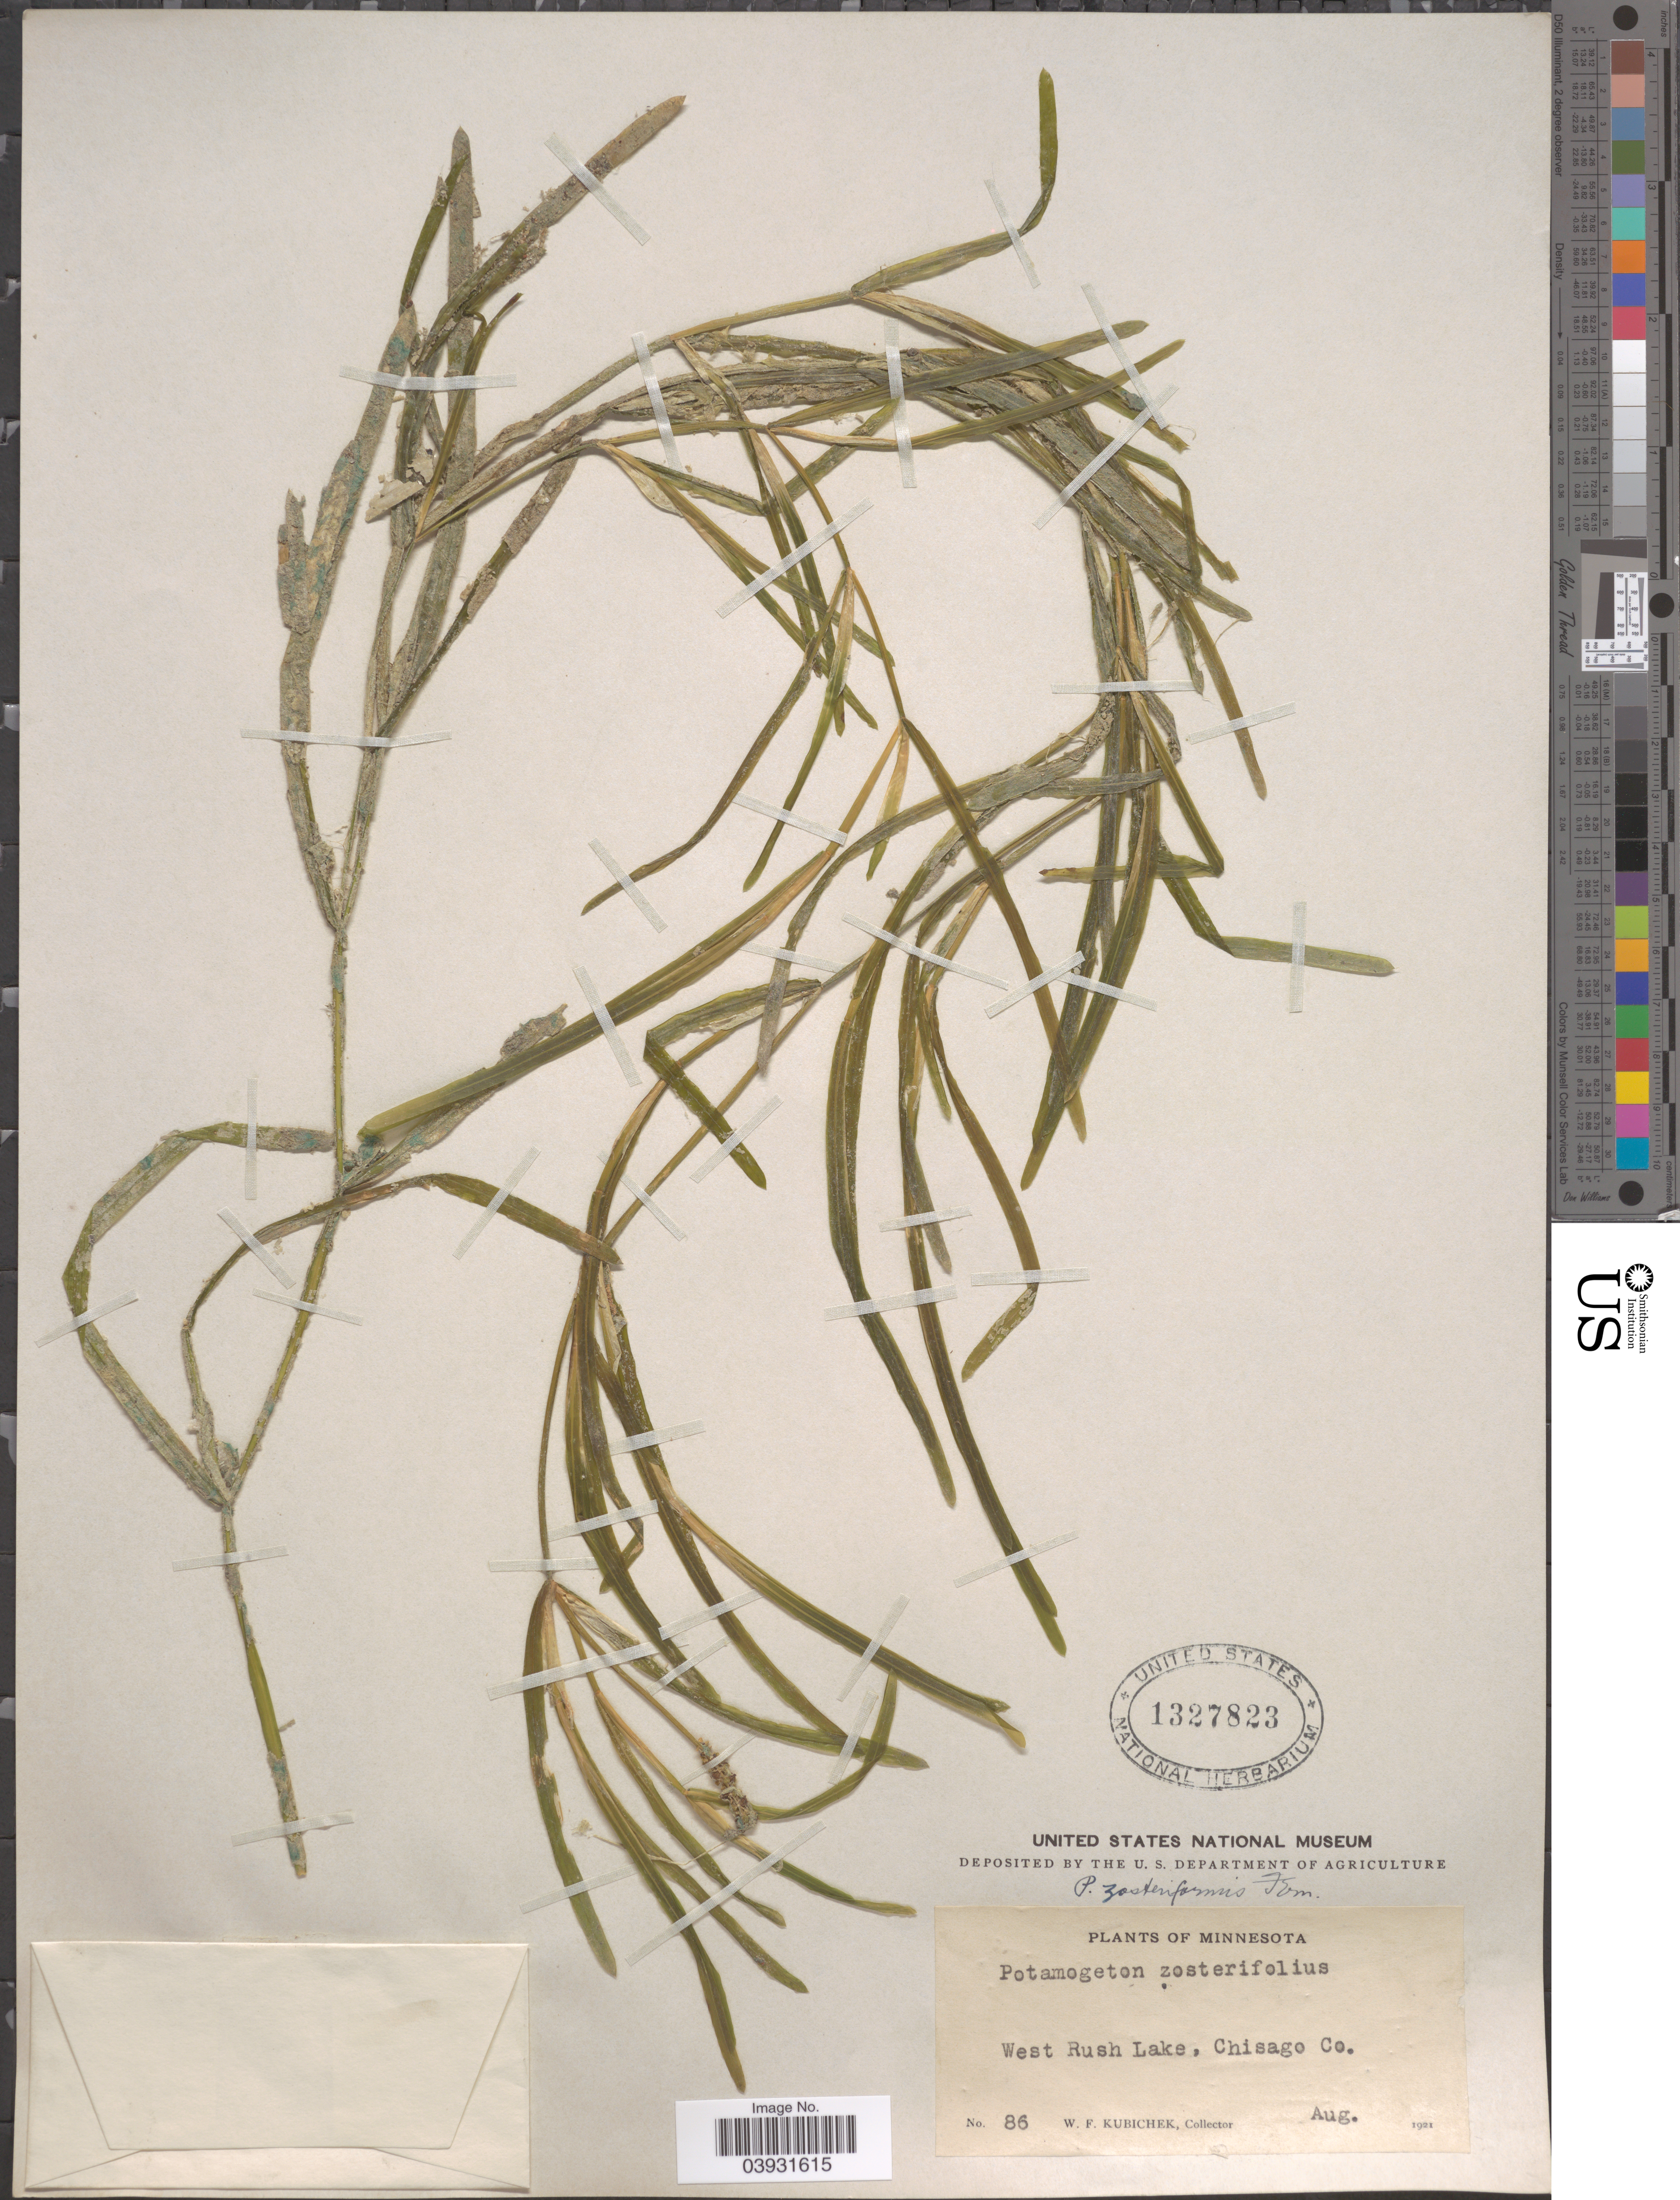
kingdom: Plantae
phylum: Tracheophyta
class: Liliopsida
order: Alismatales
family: Potamogetonaceae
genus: Potamogeton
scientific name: Potamogeton zosterifolius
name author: Schumach.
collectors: W. Kubichek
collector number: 86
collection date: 1921-08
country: United States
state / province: Minnesota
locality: West Rush Lake, Chisago Co.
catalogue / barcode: US 1327823